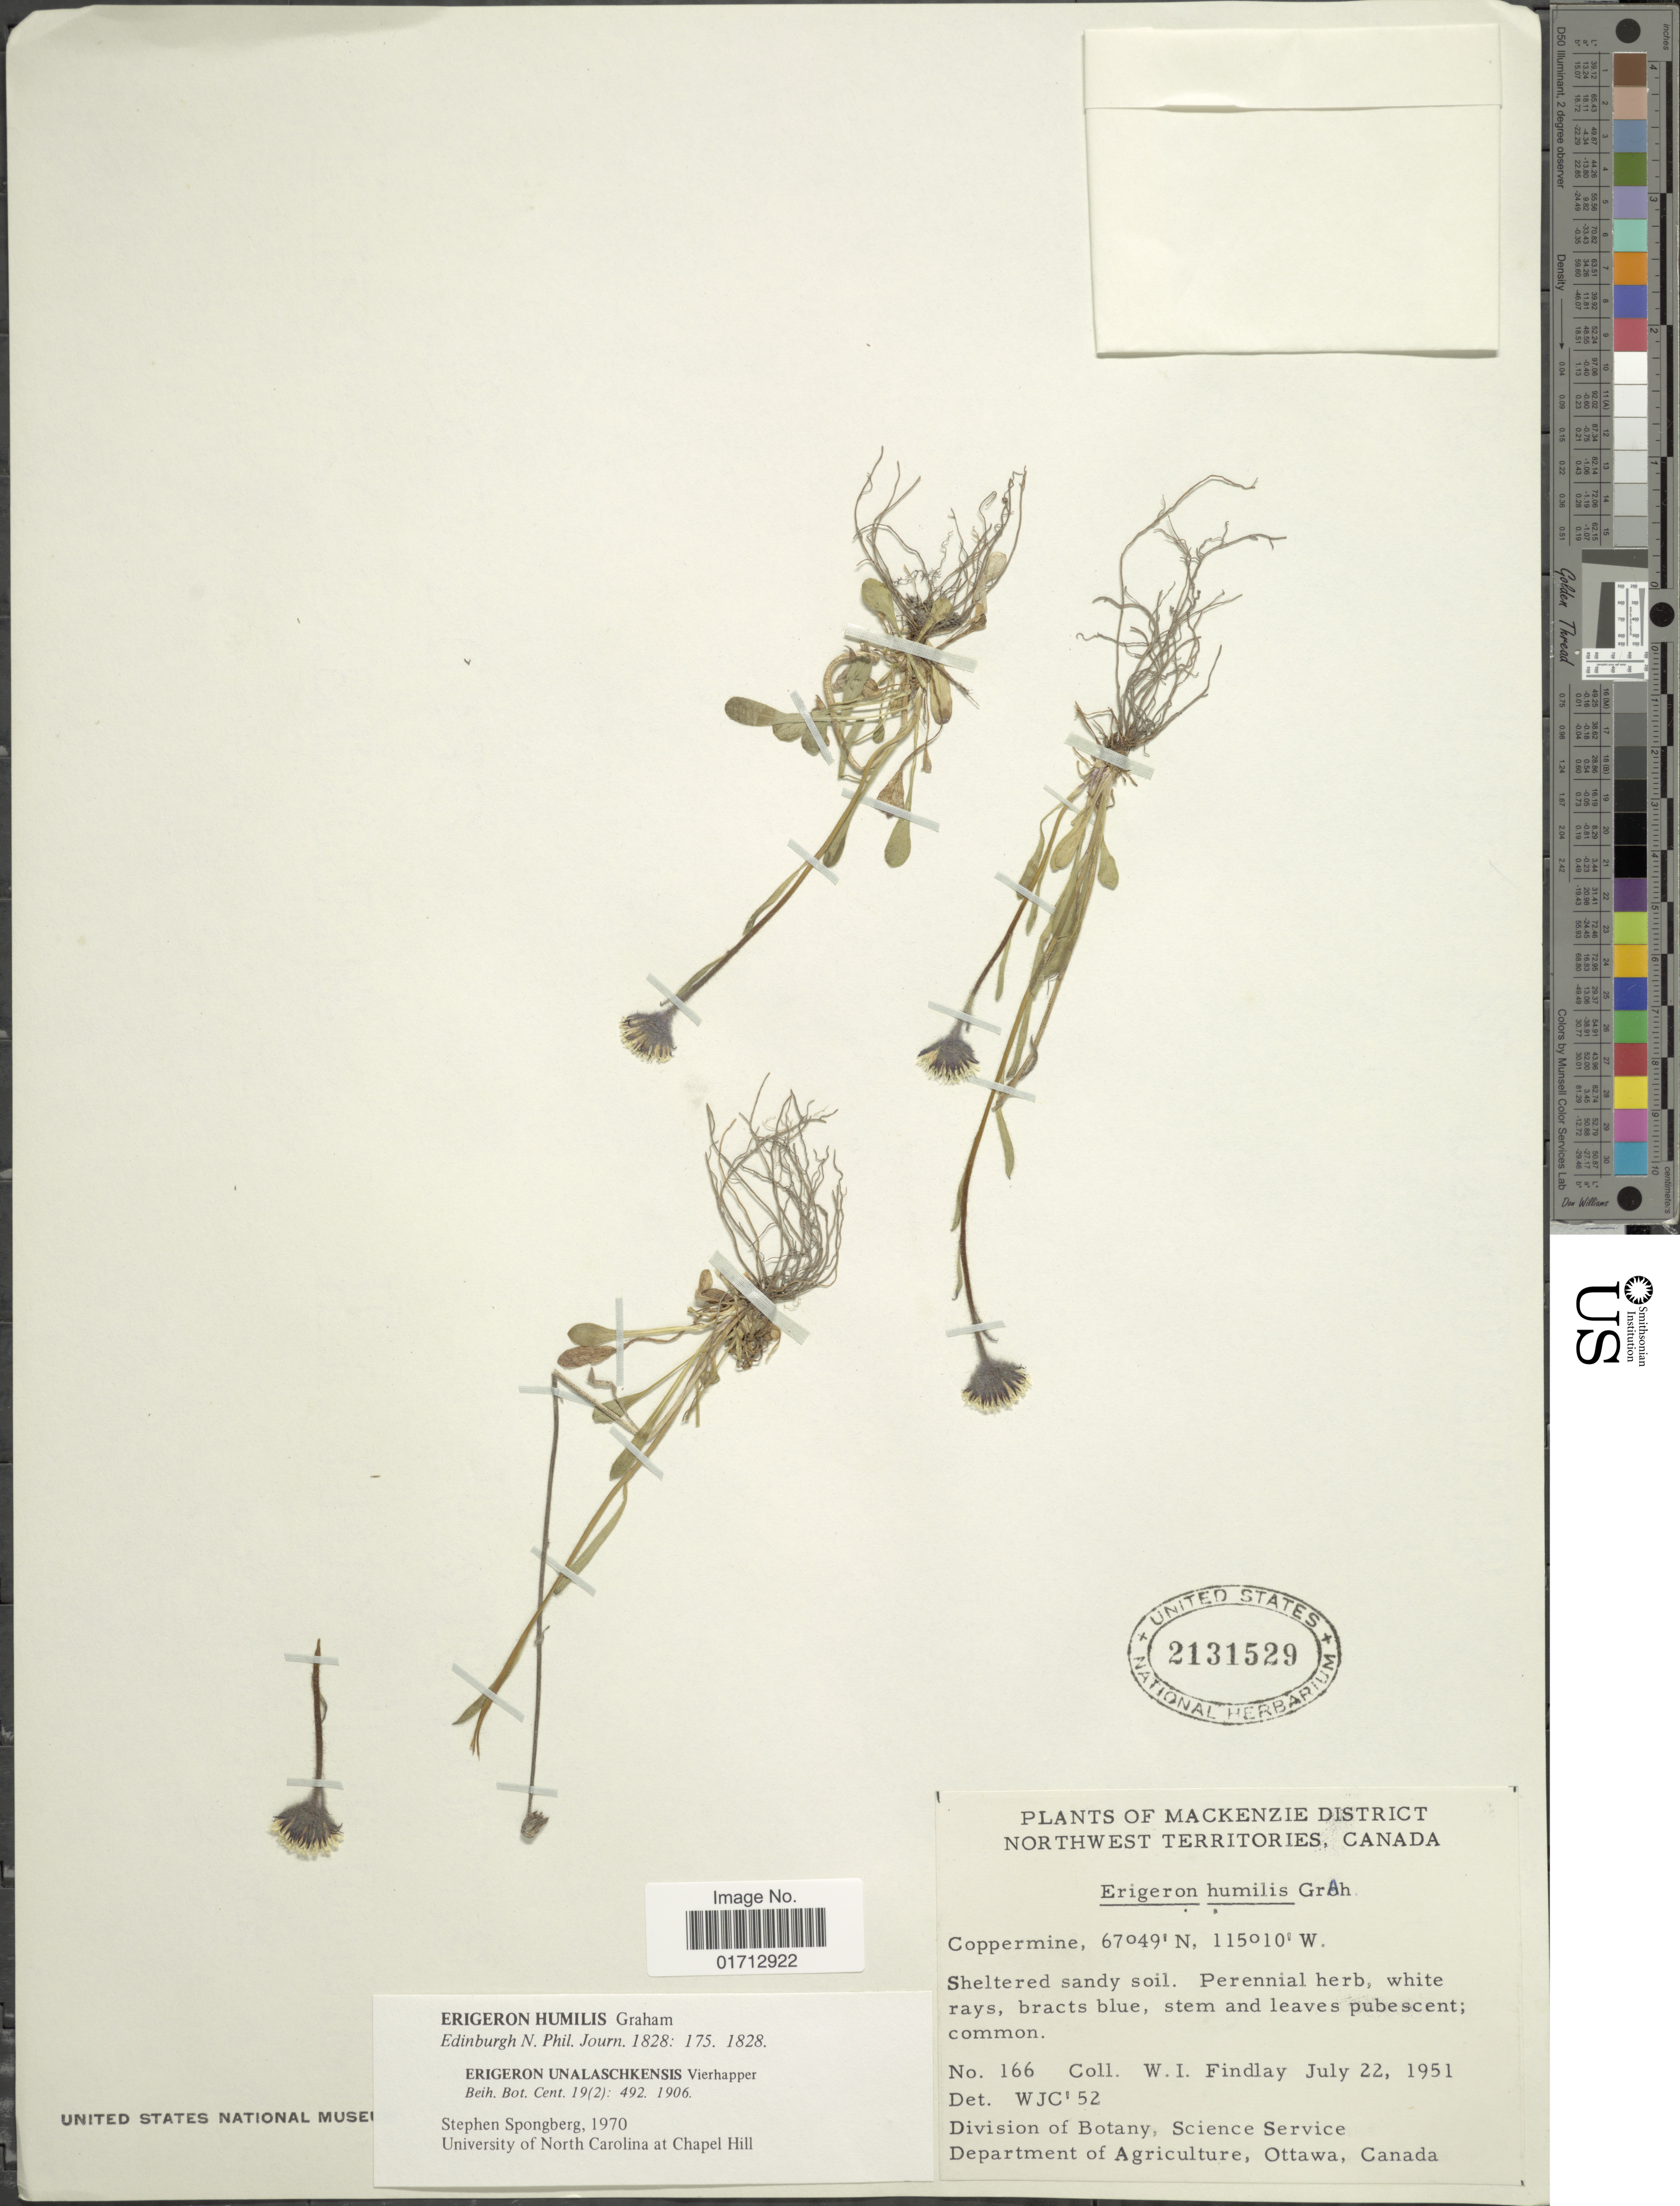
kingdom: Plantae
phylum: Tracheophyta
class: Magnoliopsida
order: Asterales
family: Asteraceae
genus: Erigeron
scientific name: Erigeron humilis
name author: Graham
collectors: W. Findlay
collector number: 166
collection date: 1951-07-22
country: Canada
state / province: Northwest Territories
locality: Coppermine, MacKenzie District.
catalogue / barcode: US 2131529